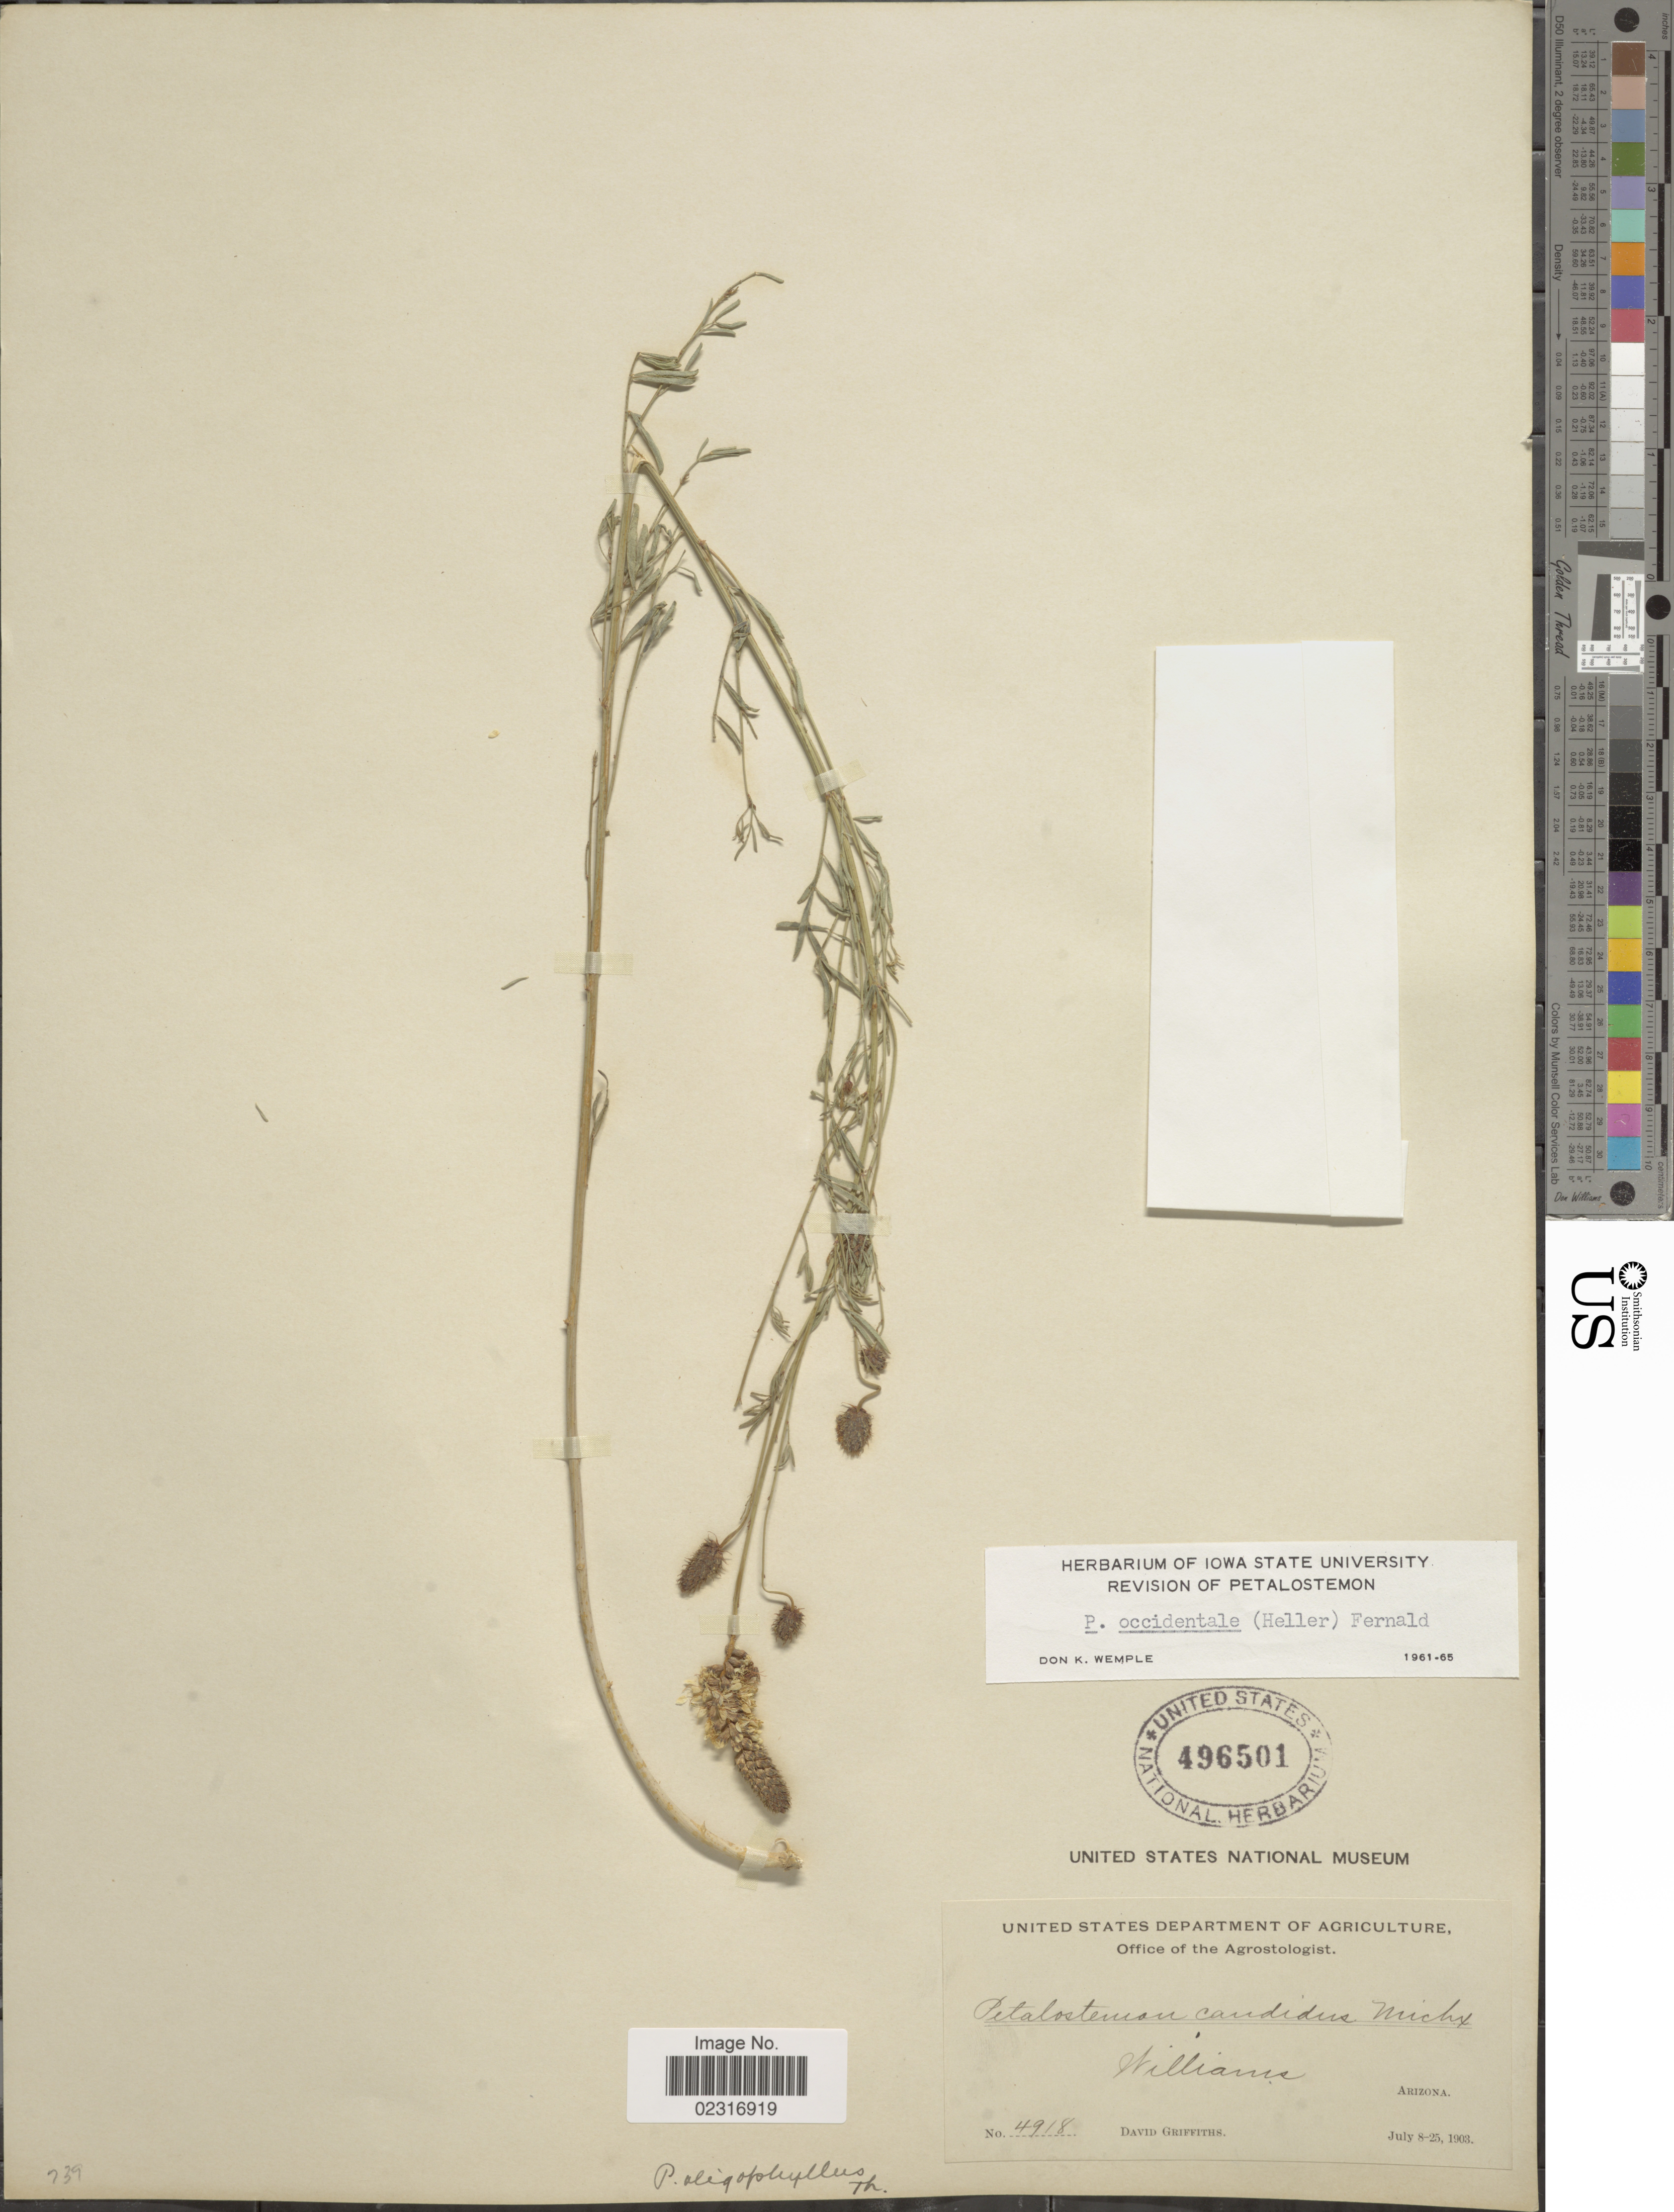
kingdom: Plantae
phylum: Tracheophyta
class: Magnoliopsida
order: Fabales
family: Fabaceae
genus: Dalea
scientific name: Dalea candida var. oligophylla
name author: (Torr) Shinners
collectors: D. Griffiths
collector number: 4918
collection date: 1903-07-08/1903-07-25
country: United States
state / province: Arizona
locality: Williams.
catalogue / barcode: US 496501